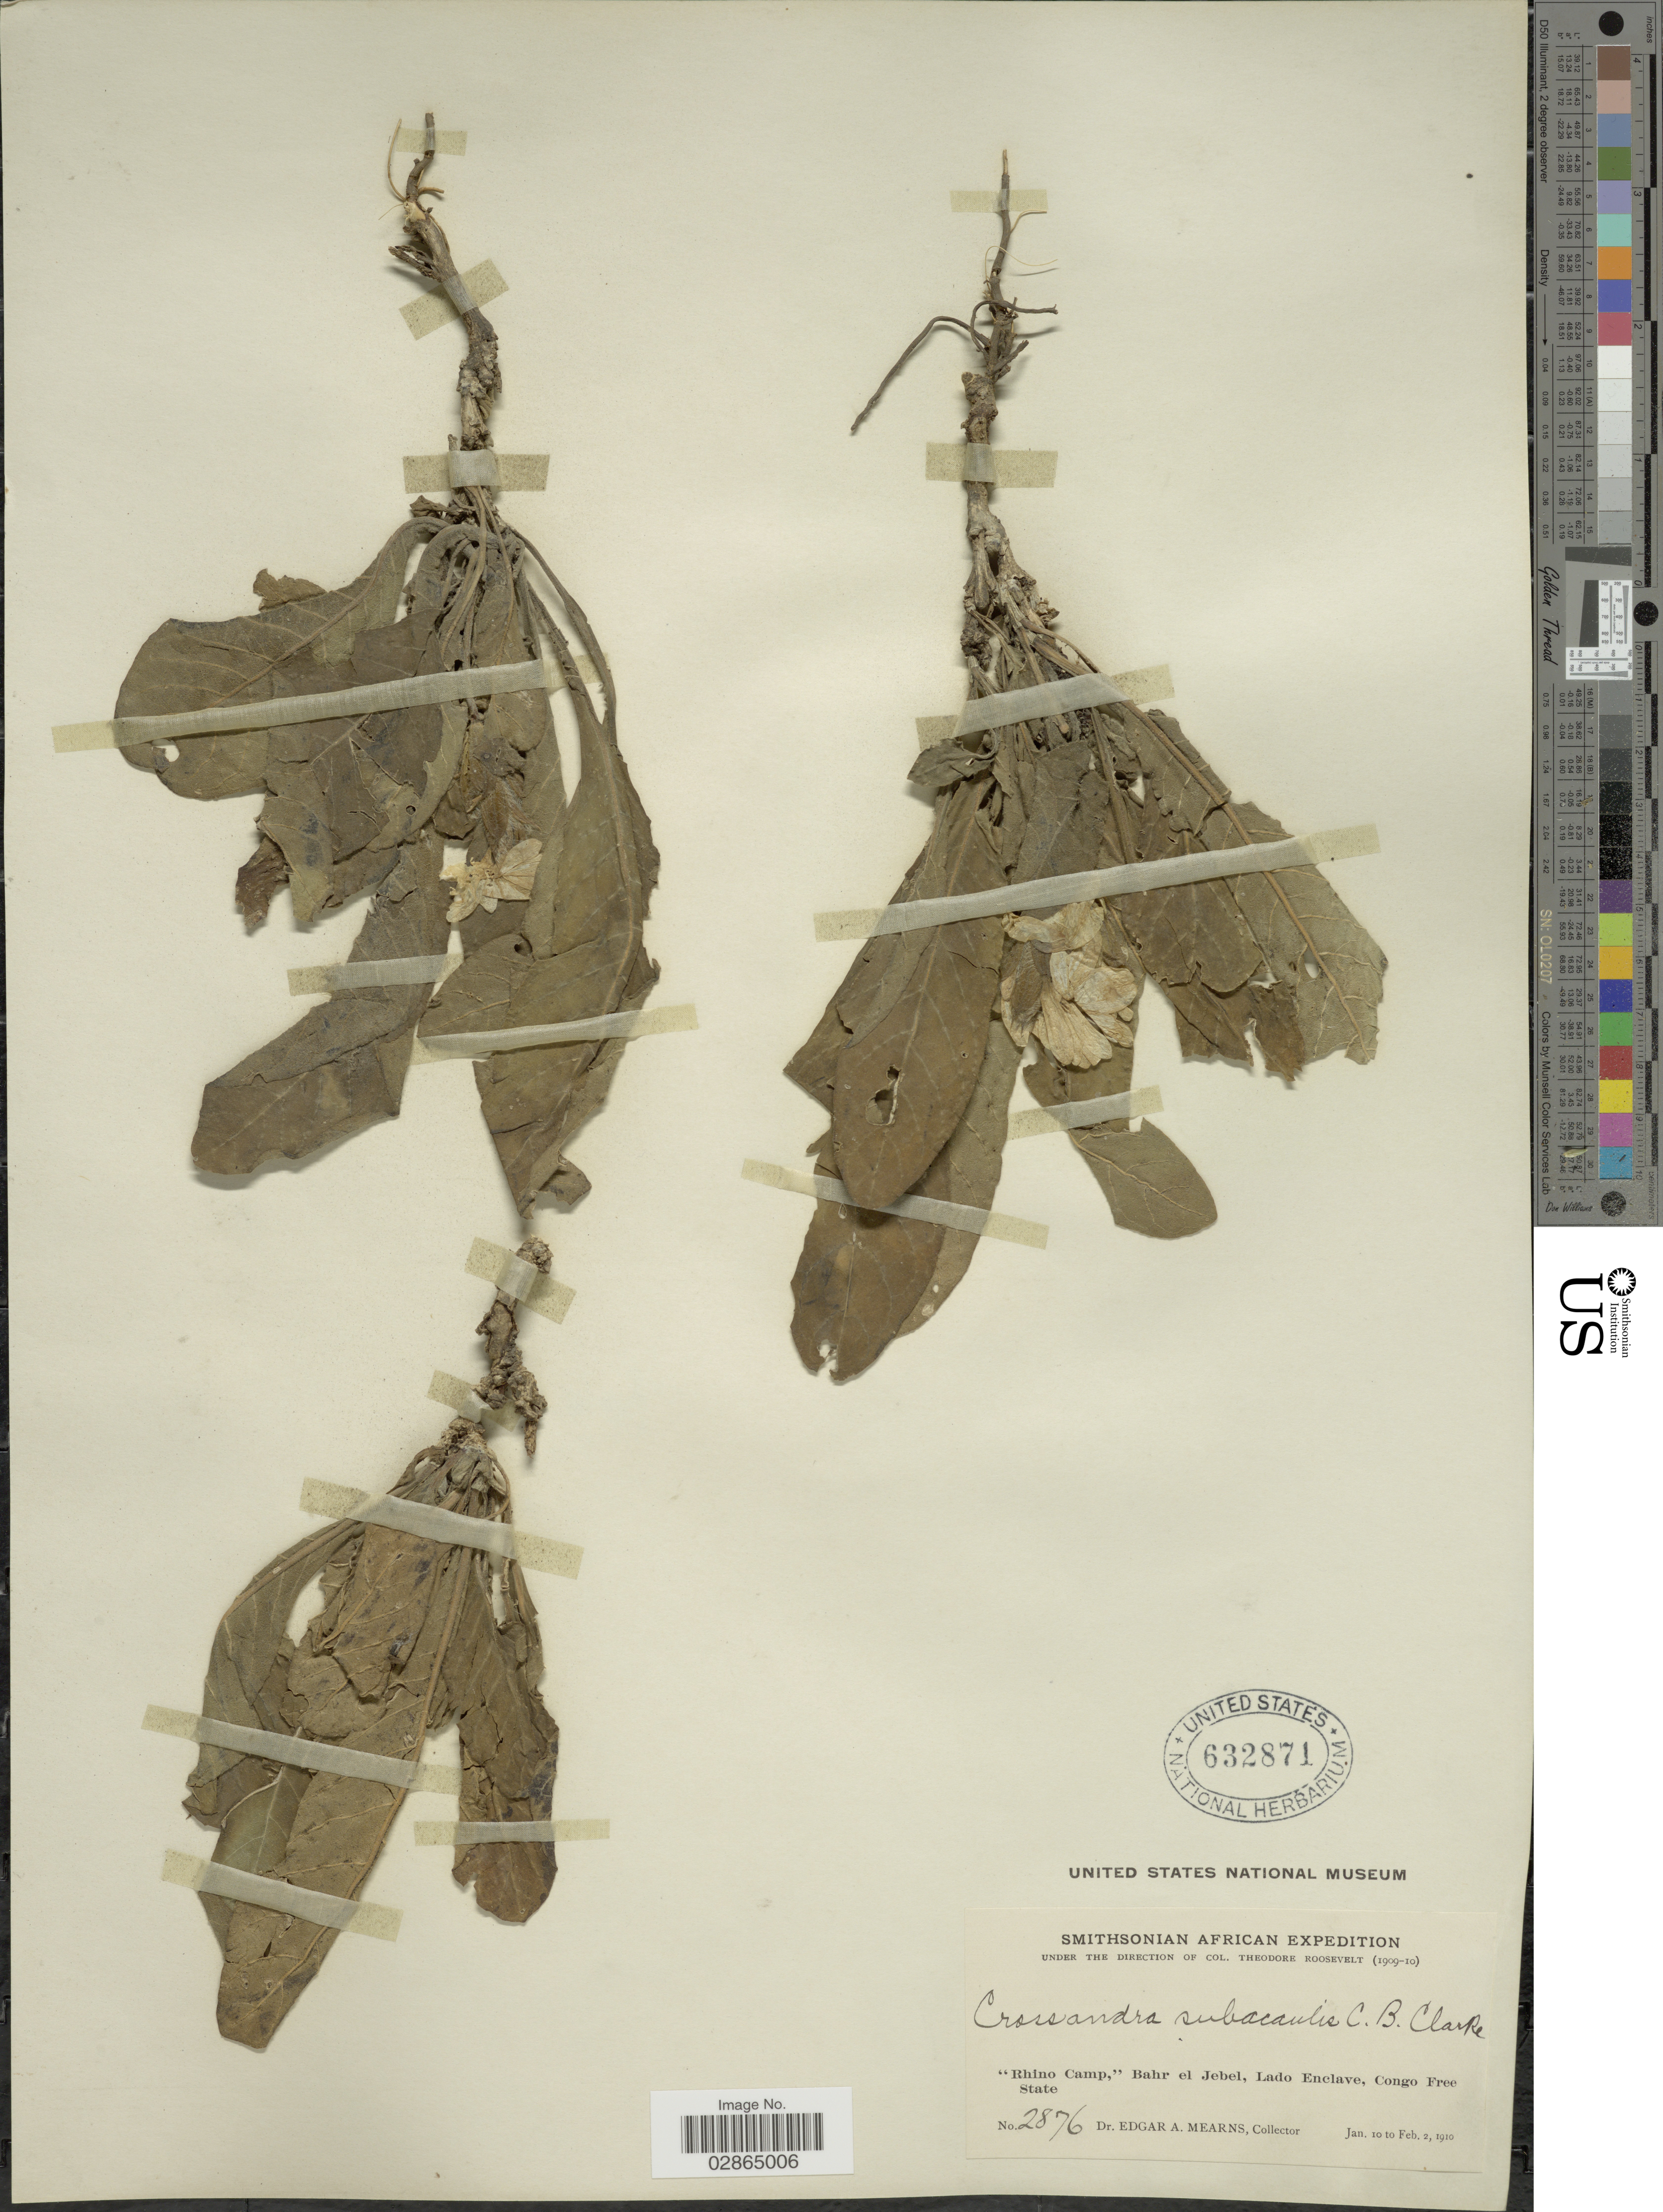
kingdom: Plantae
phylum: Tracheophyta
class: Magnoliopsida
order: Lamiales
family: Acanthaceae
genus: Crossandra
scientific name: Crossandra subacaulis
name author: C.B. Clarke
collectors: E. A. Mearns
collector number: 2876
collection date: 1910-01-10/1910-02-02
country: Congo, Democratic Republic of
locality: Rhino Camp,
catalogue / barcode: US 632871